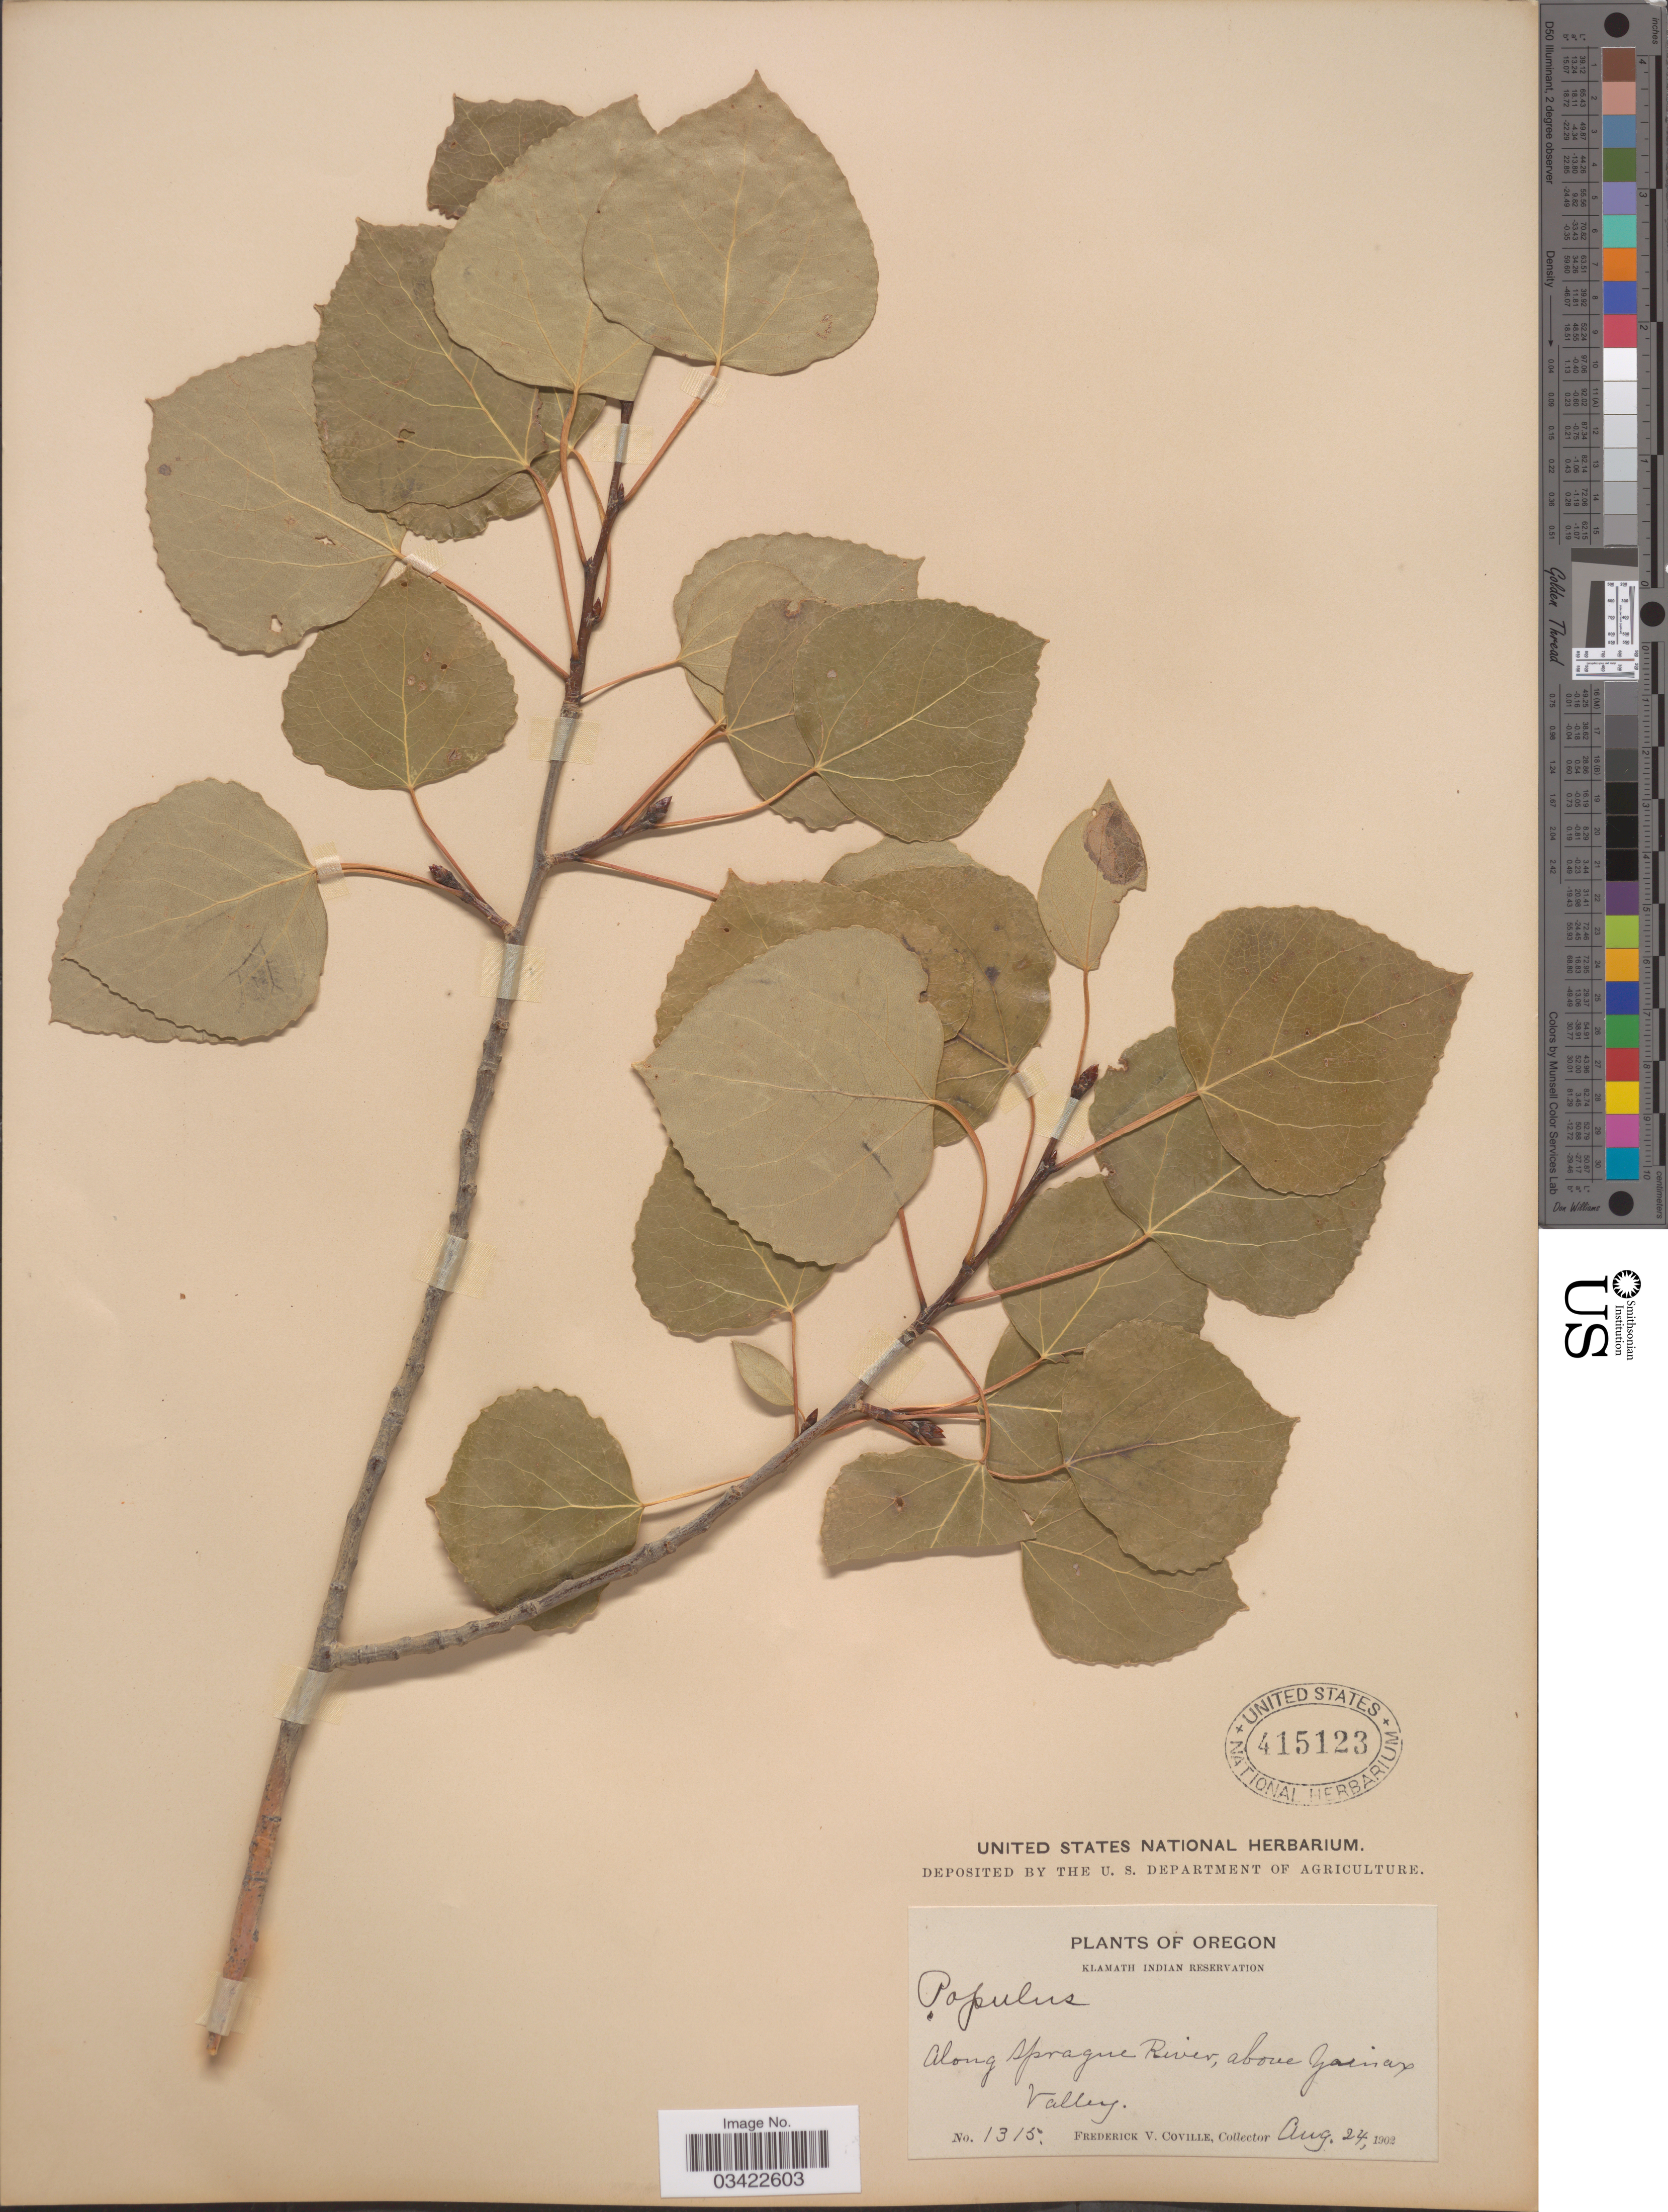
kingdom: Plantae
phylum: Tracheophyta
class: Magnoliopsida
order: Malpighiales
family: Salicaceae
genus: Populus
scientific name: Populus tremuloides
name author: Michx.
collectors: F. V. Coville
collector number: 1315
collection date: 1902-08-24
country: United States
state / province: Oregon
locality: Klamath Indian Reservation. Along Sprague River, above Yainax Valley.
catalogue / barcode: US 415123